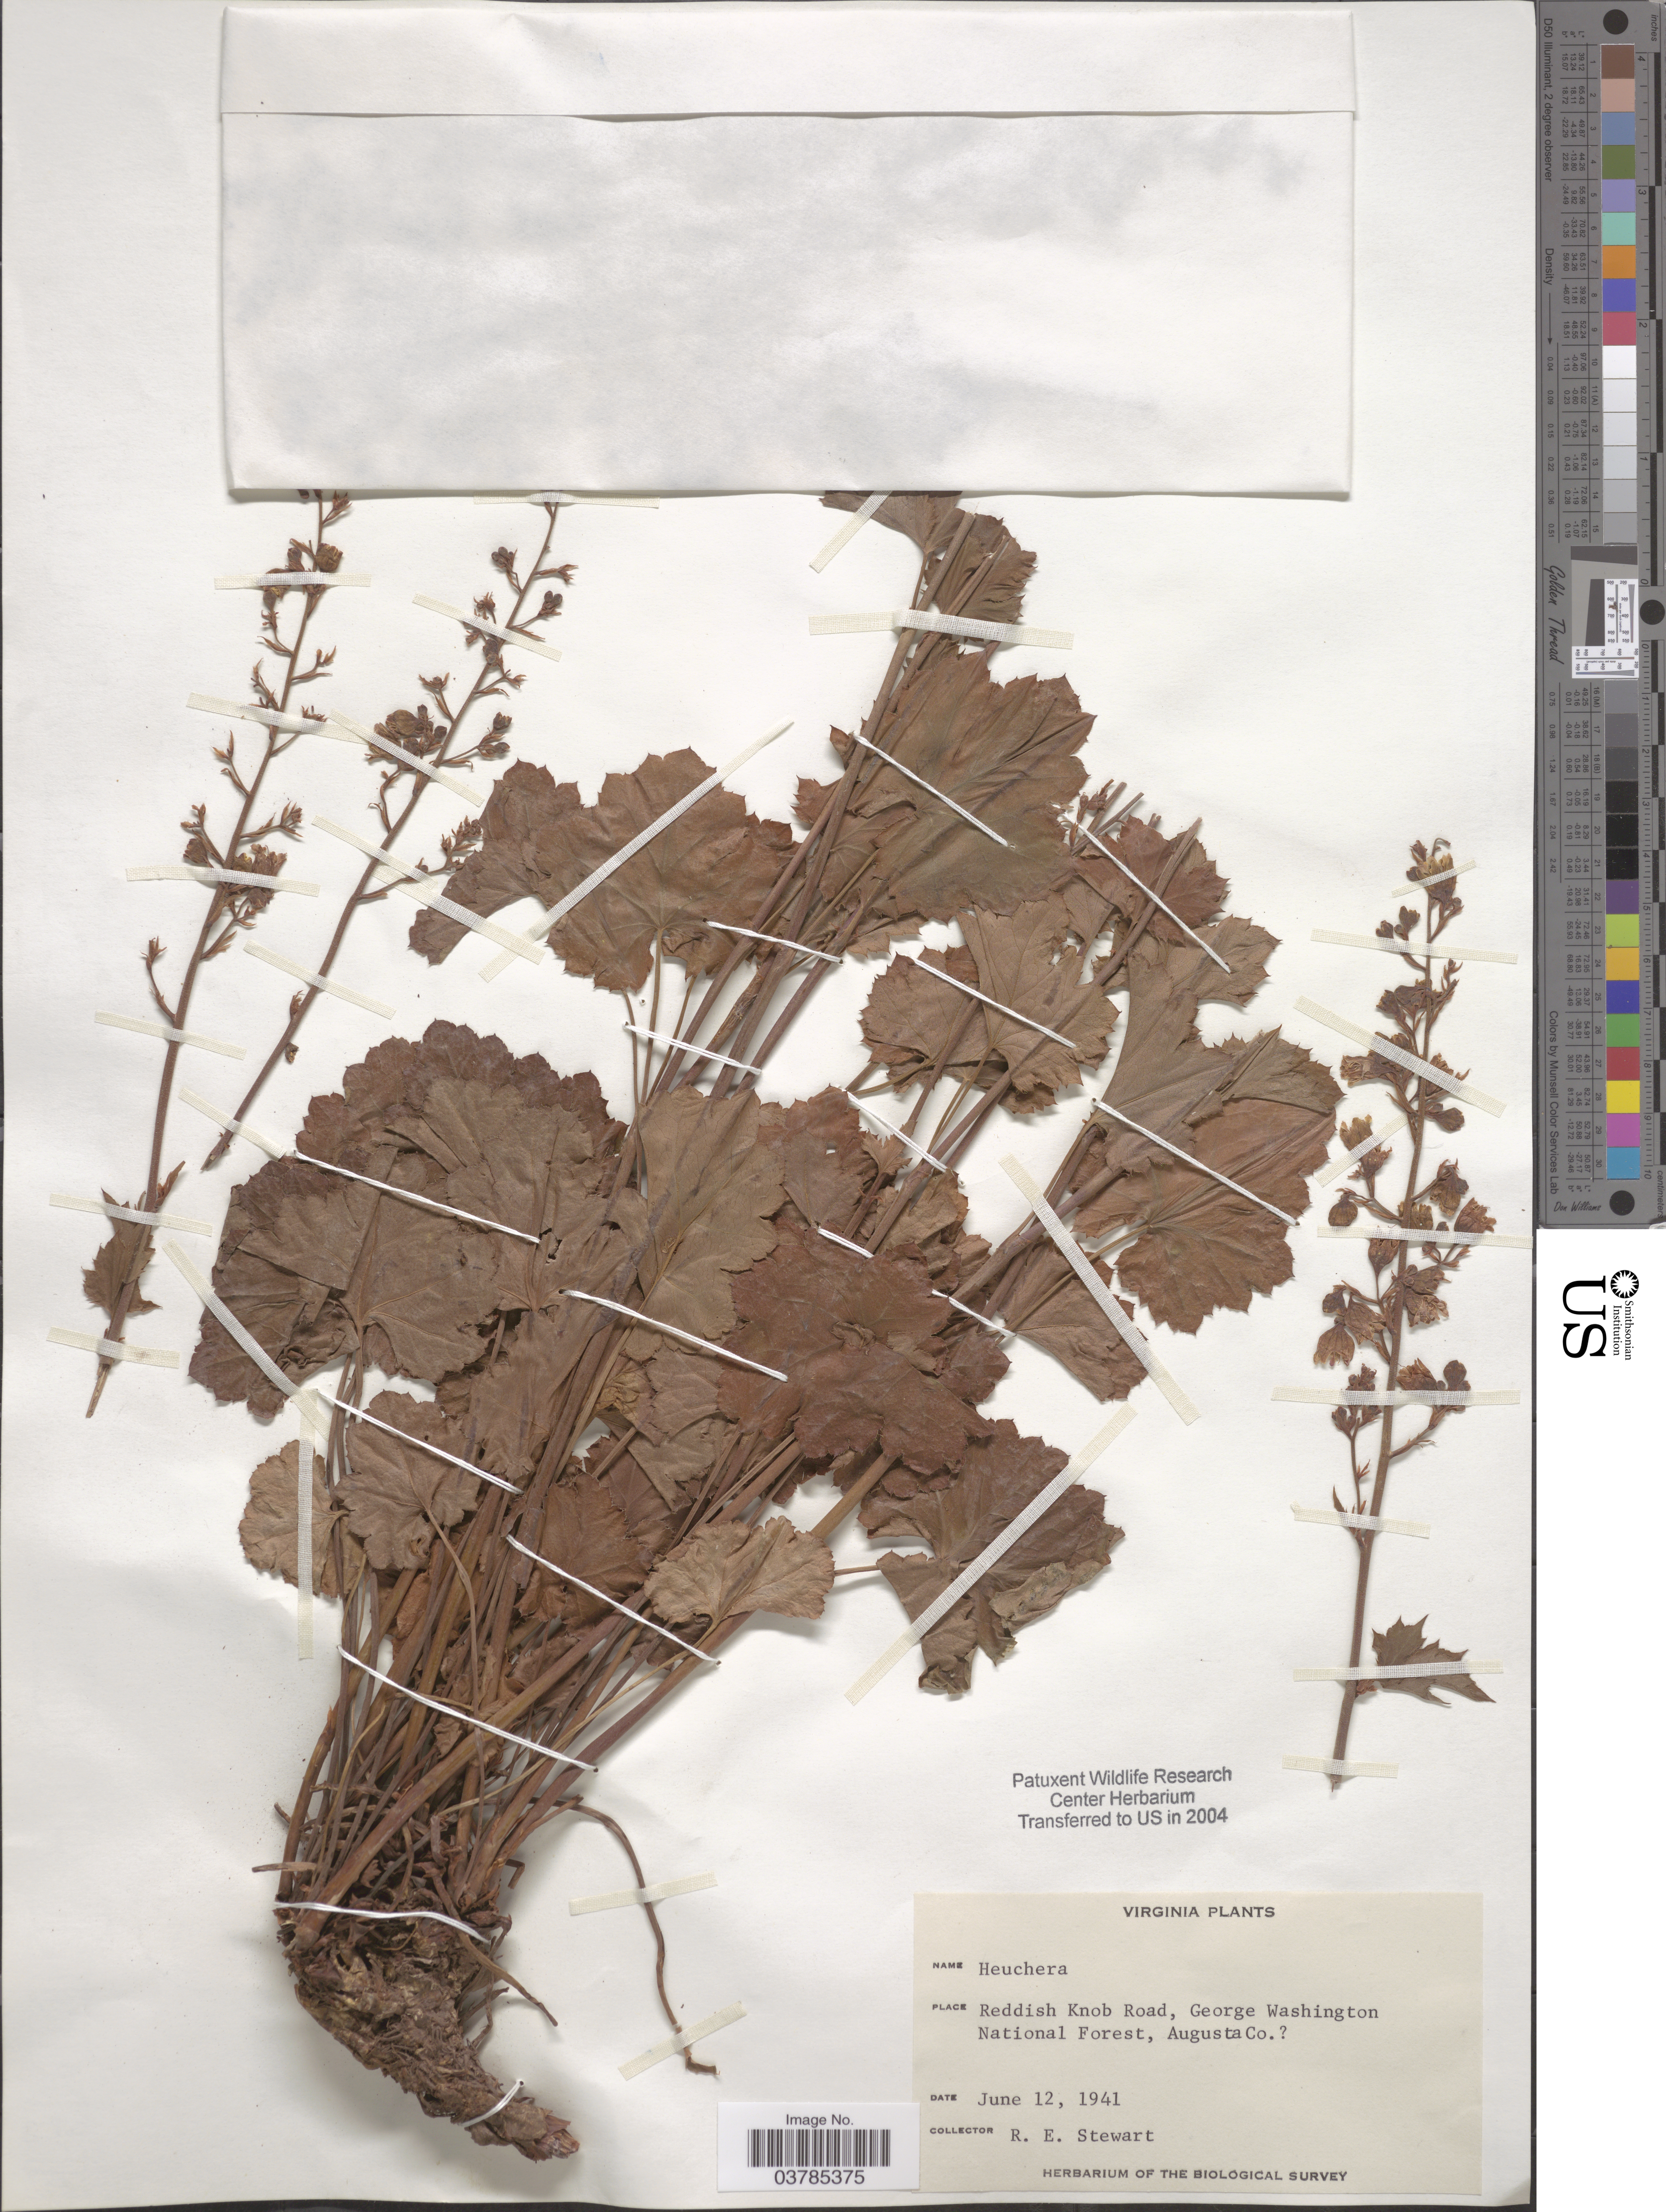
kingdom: Plantae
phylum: Tracheophyta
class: Magnoliopsida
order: Saxifragales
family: Saxifragaceae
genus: Heuchera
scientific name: Heuchera sp.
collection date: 1941-06-12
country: United States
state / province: Virginia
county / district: Augusta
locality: Reddish Knob Road, George Washington National Forest, Augusta Co. [unsure placement] The Biological Survey.